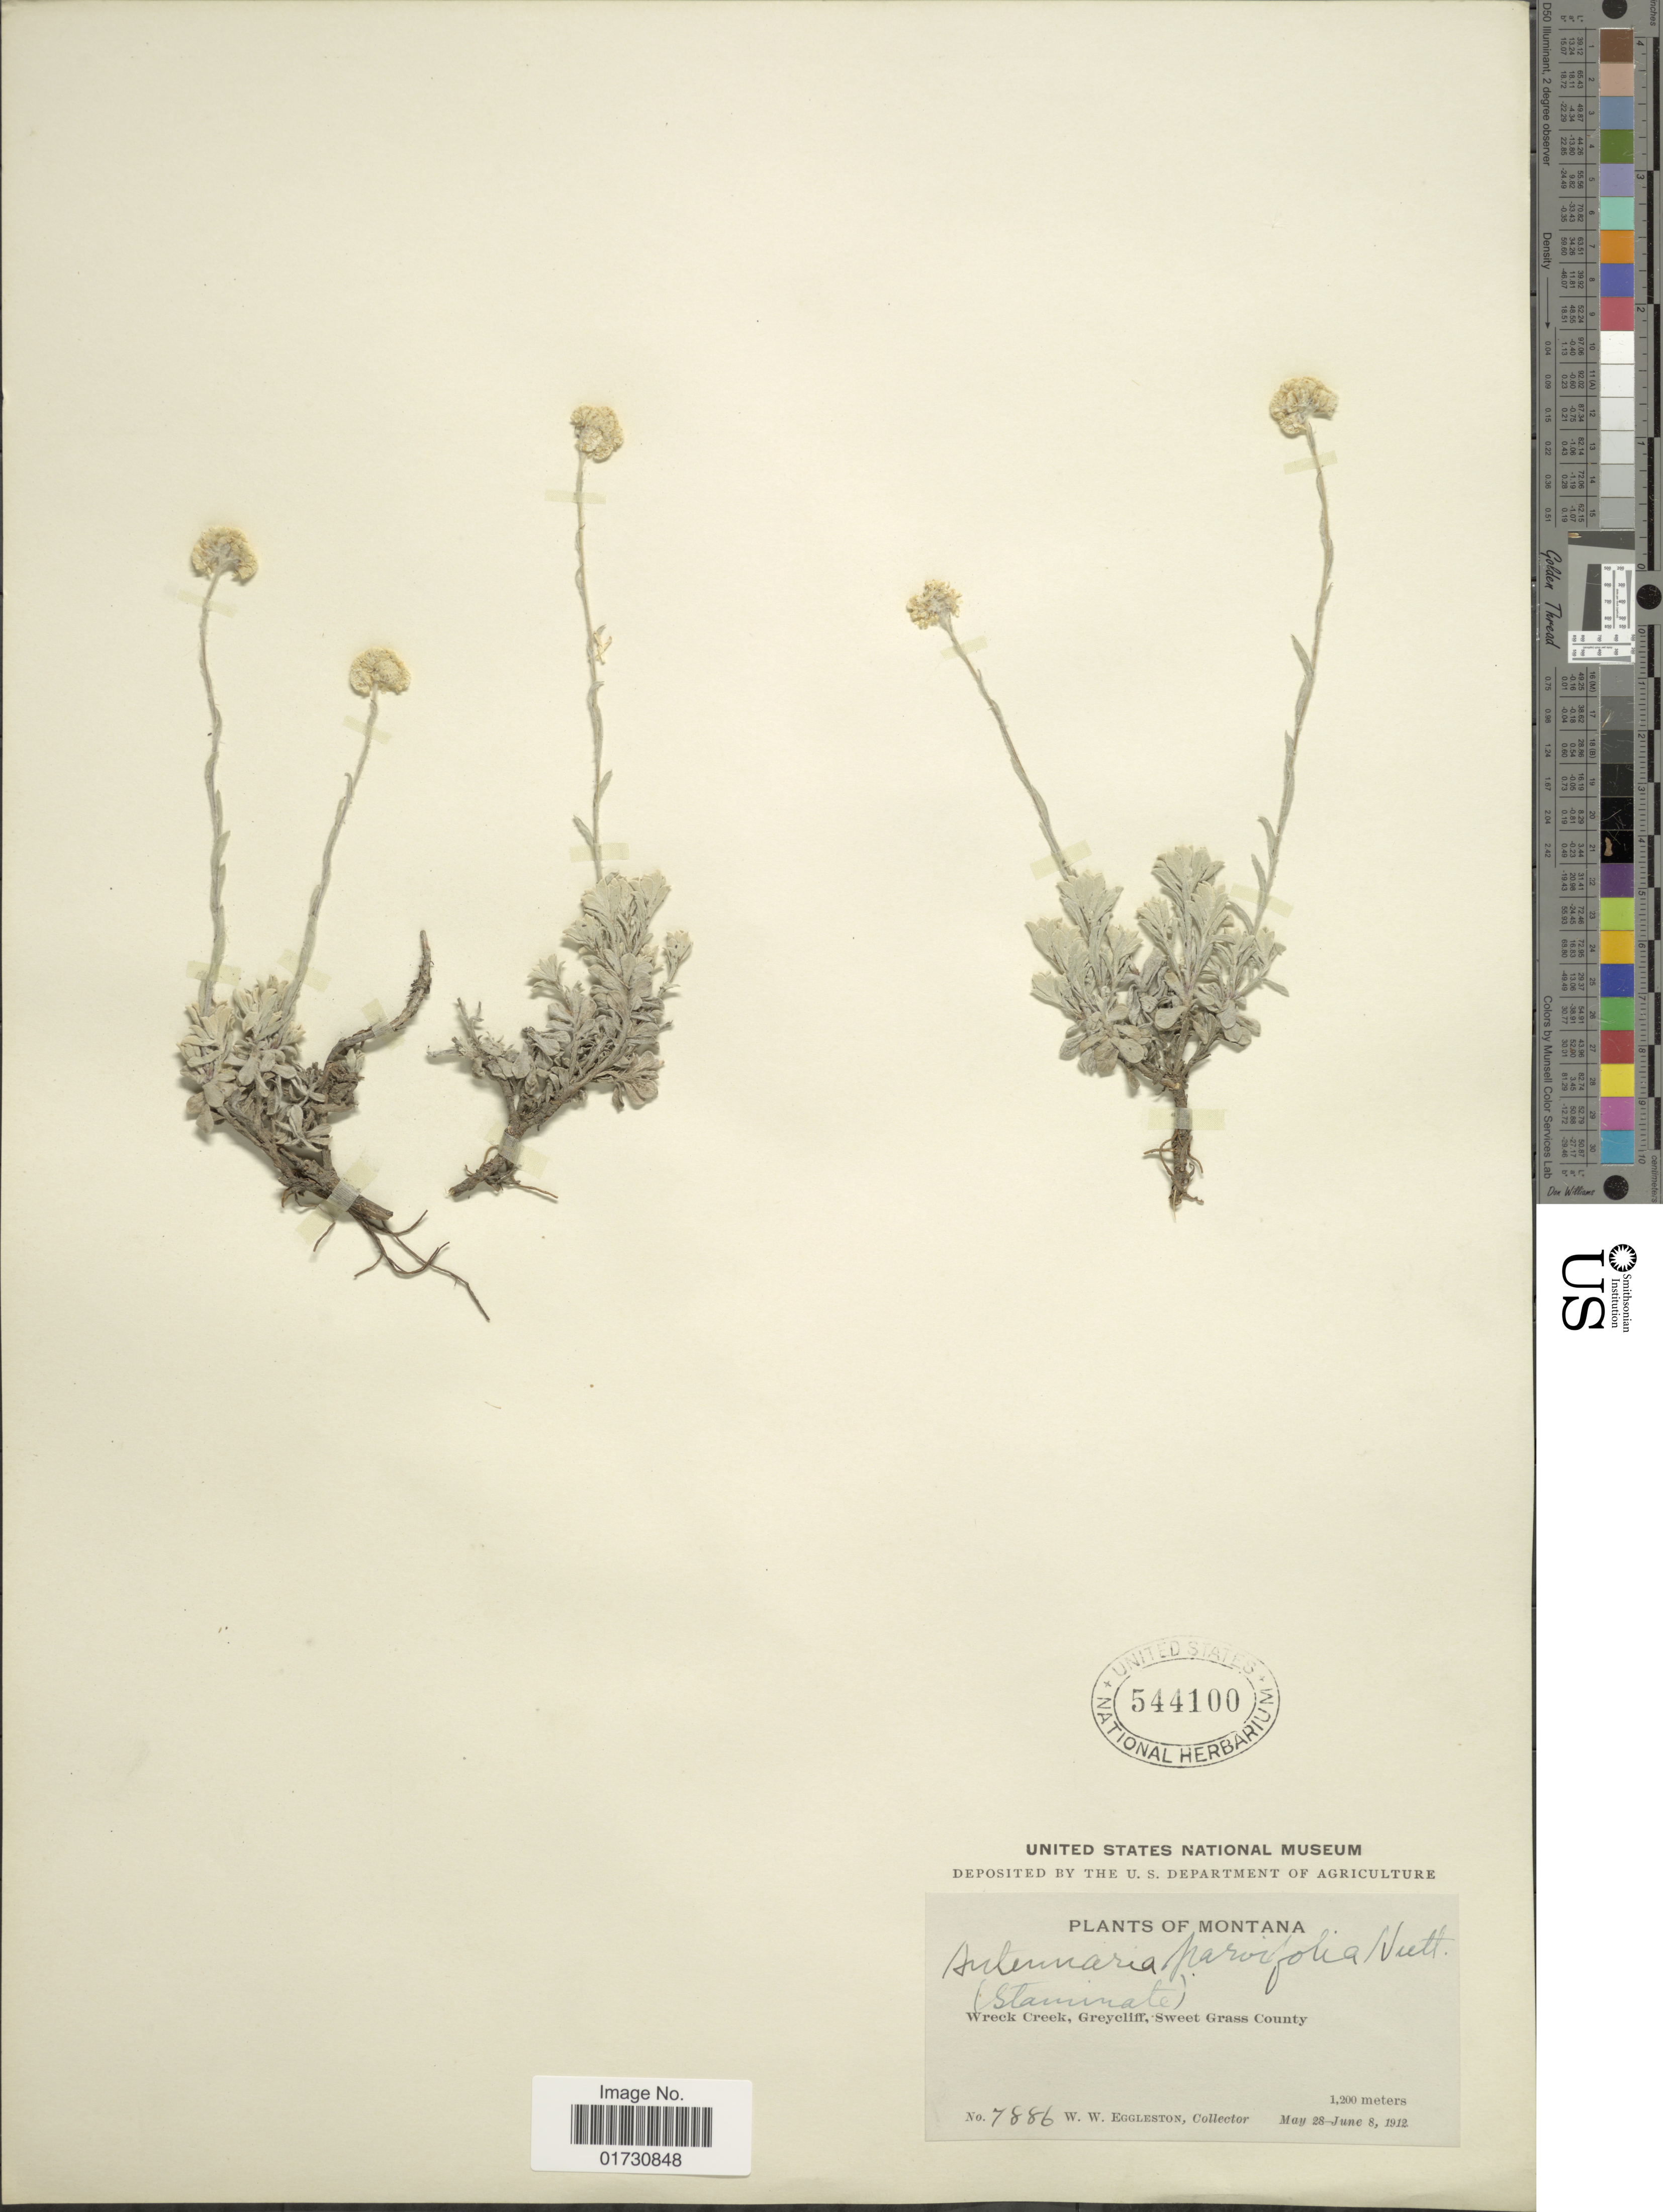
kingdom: Plantae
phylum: Tracheophyta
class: Magnoliopsida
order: Asterales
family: Asteraceae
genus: Antennaria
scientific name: Antennaria flavescens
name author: Rydb.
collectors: W. W. Eggleston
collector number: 7886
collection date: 1912-05-28/1912-06-08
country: United States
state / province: Montana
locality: Wreck Creek, Greycliff, Sweet Grass County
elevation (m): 1200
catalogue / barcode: US 544100